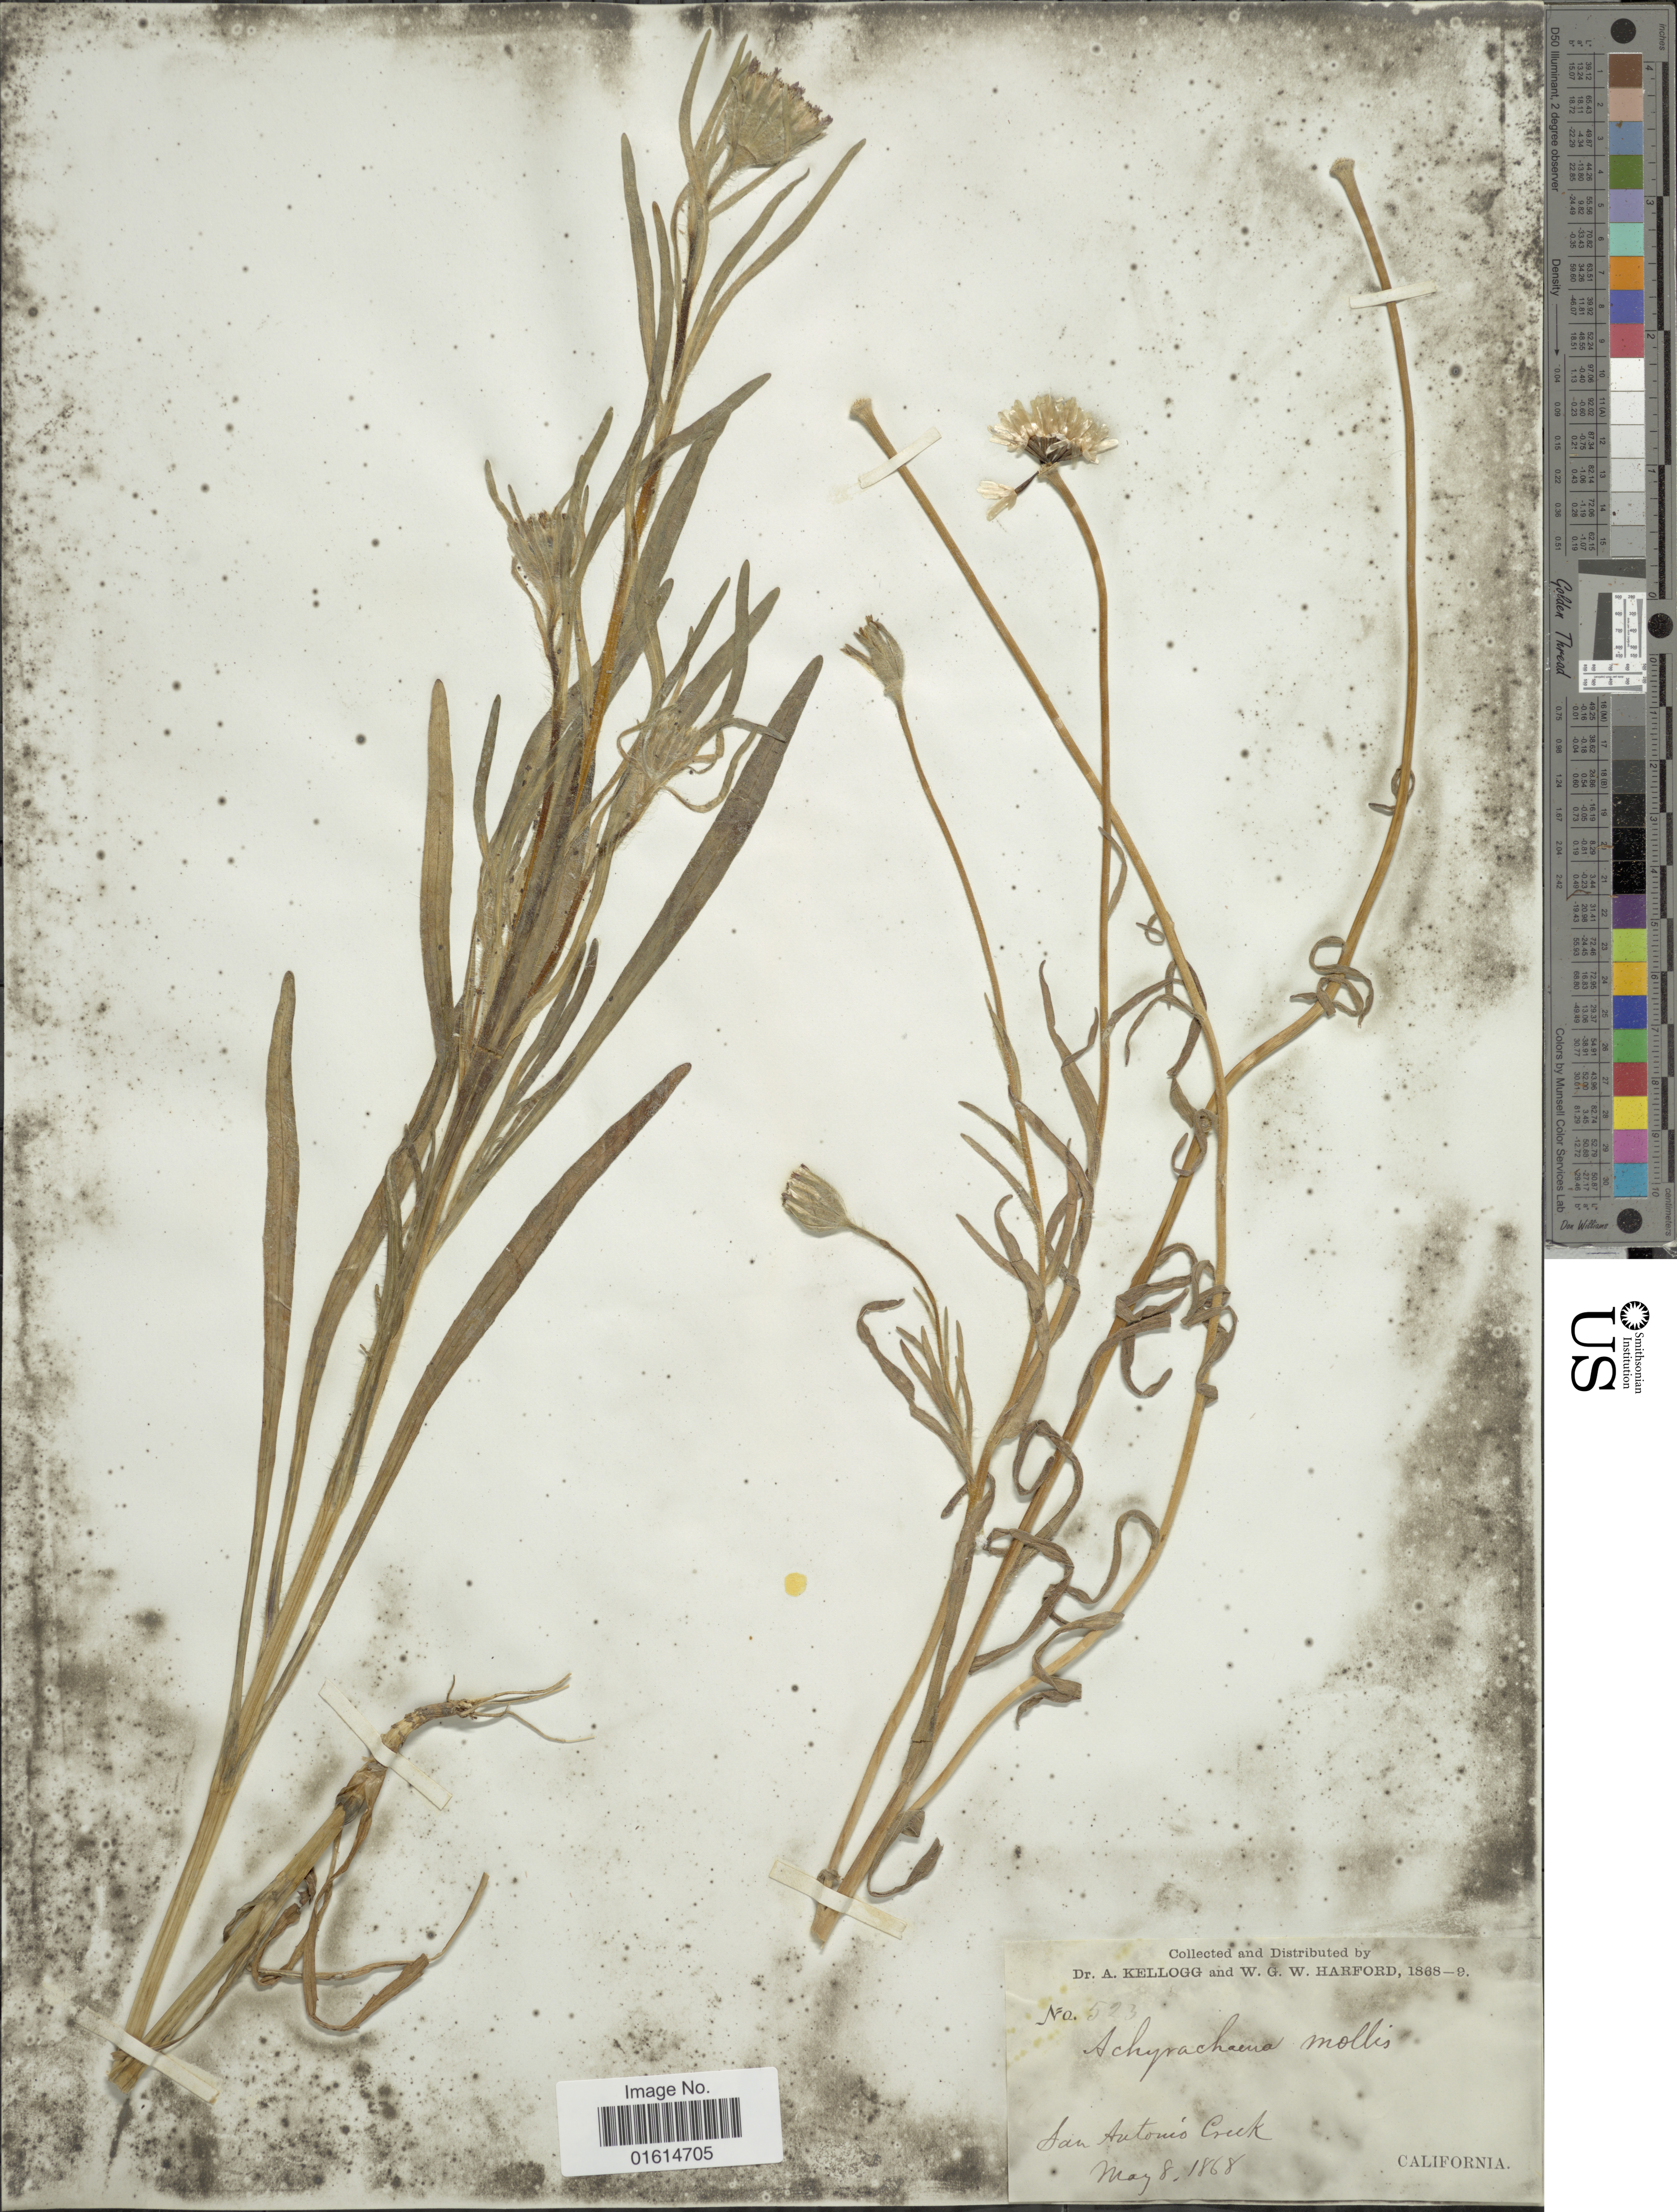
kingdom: Plantae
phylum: Tracheophyta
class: Magnoliopsida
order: Asterales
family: Asteraceae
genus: Achyrachaena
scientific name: Achyrachaena mollis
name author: Schauer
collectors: A. Kellogg & W. G. W. Harford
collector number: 523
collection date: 1868-05-08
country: United States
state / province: California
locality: San Antonio Creek